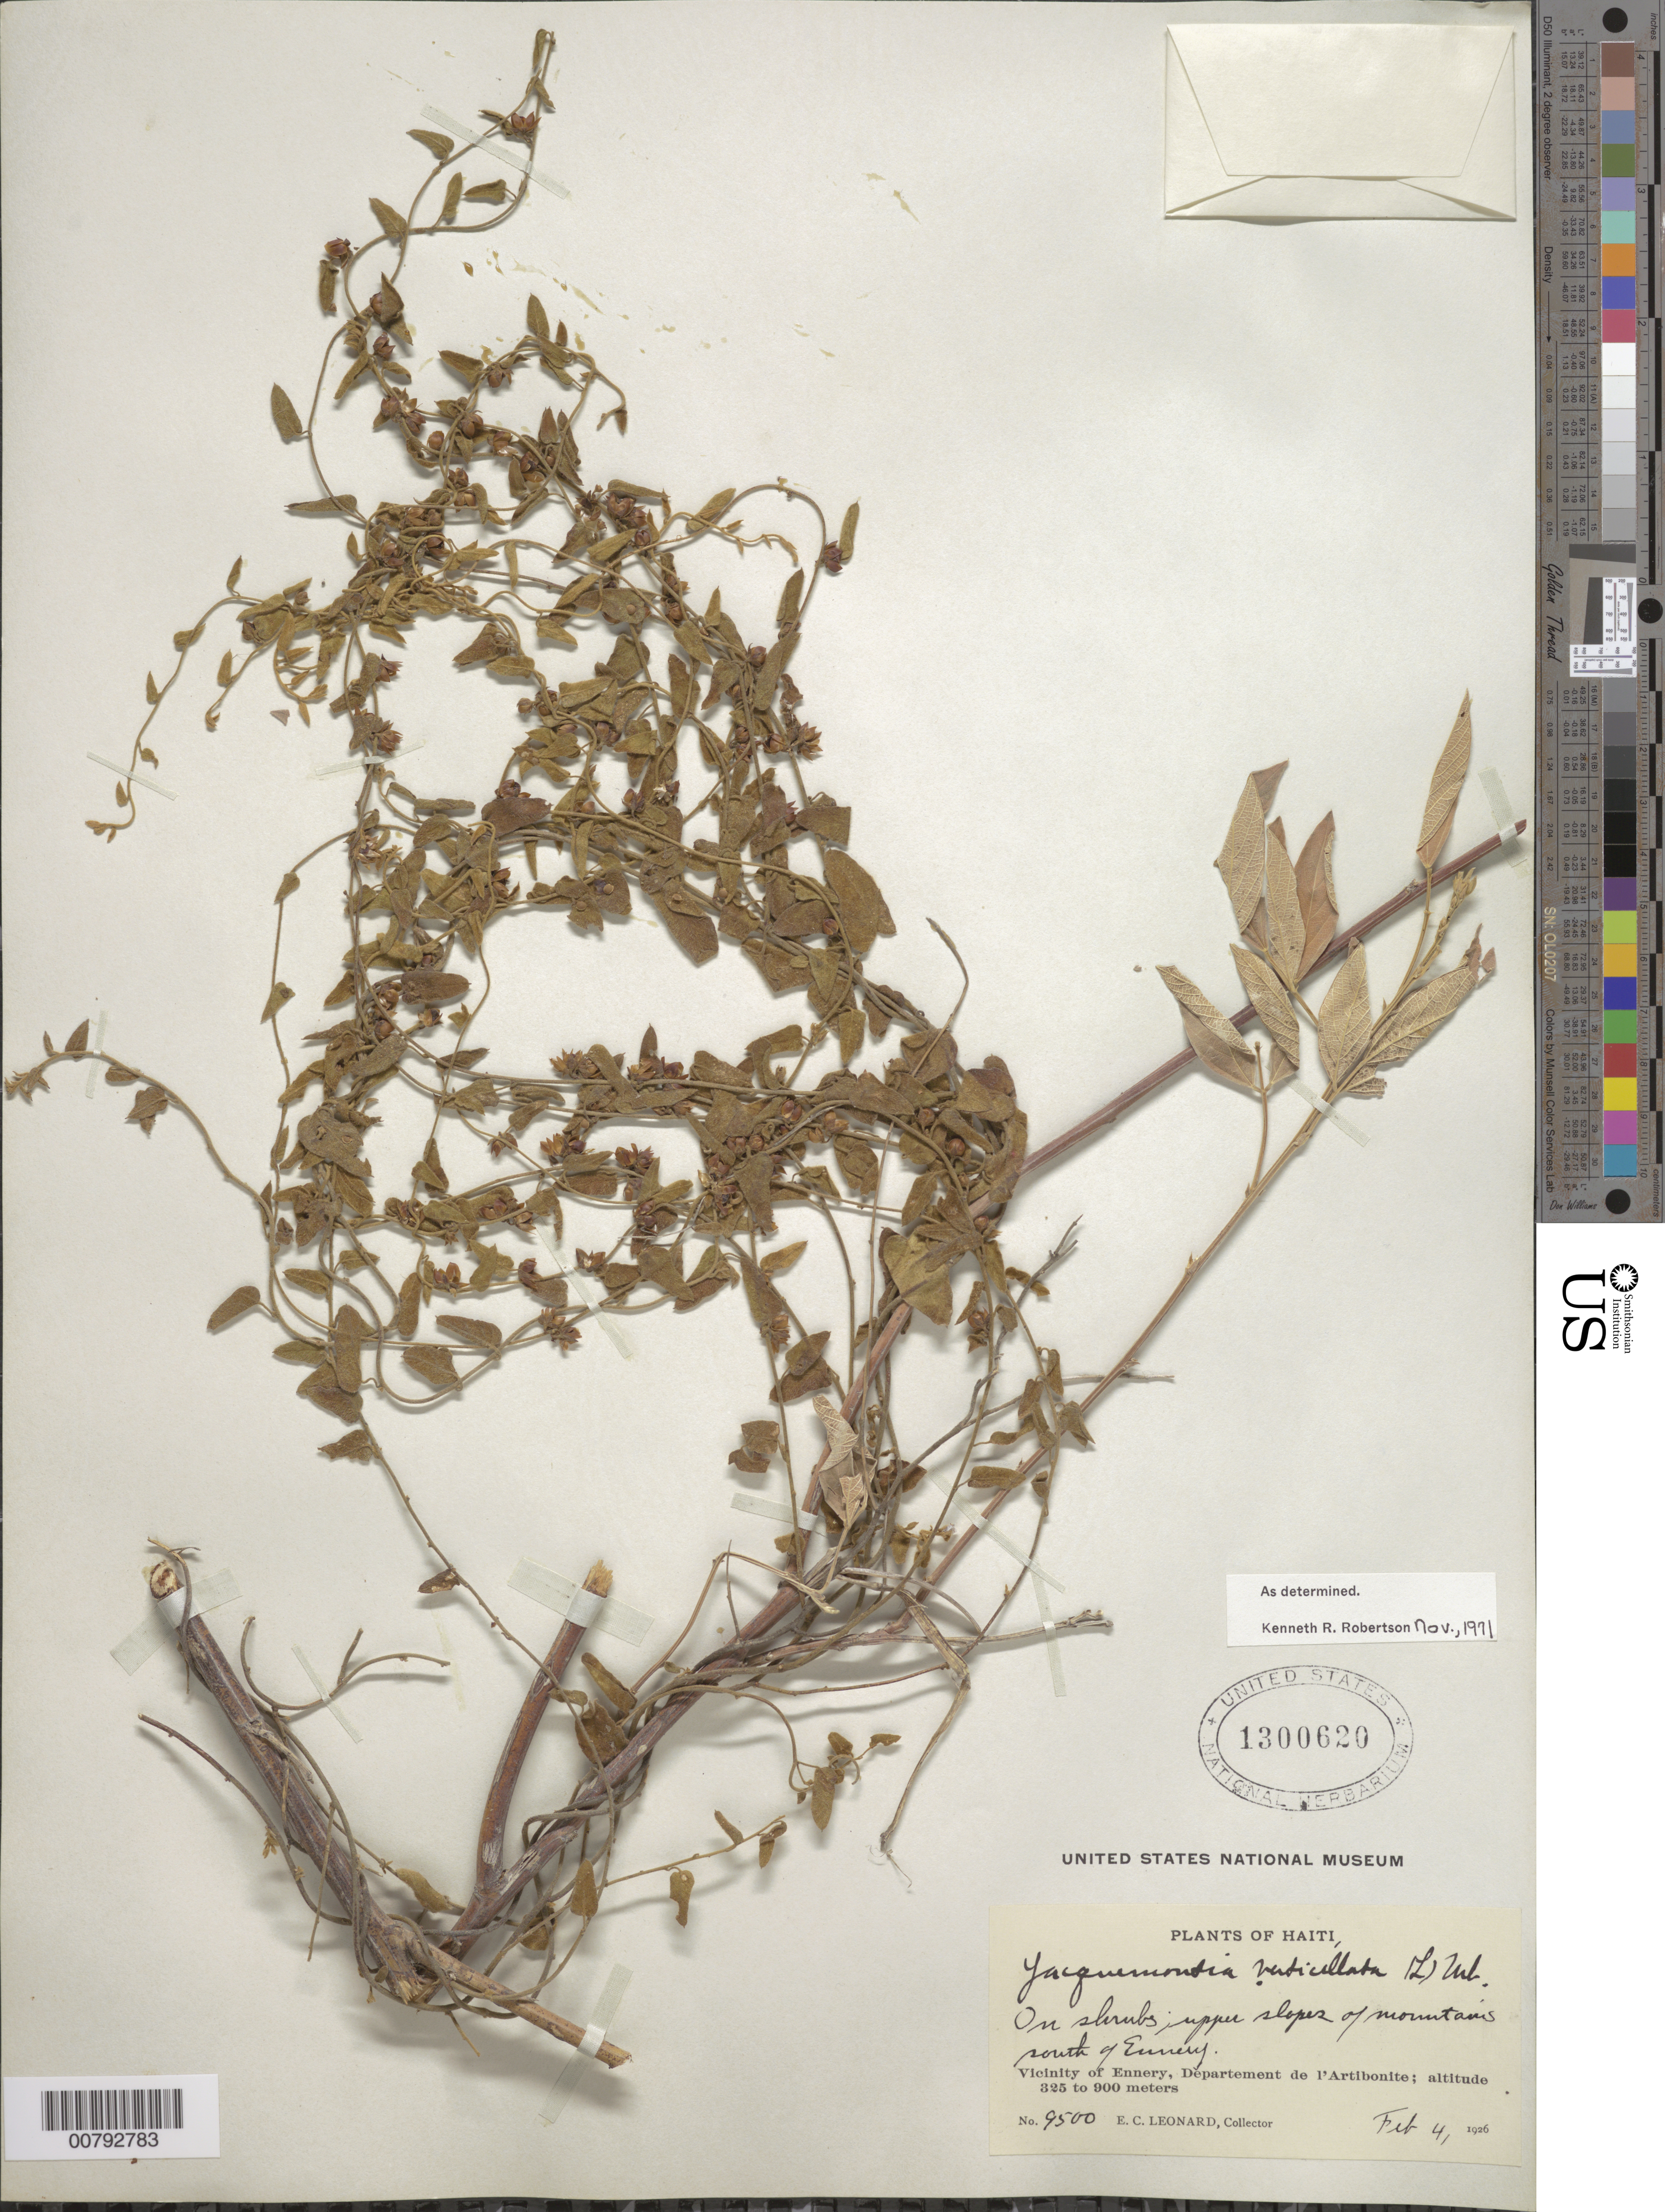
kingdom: Plantae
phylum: Tracheophyta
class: Magnoliopsida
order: Solanales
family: Convolvulaceae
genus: Jacquemontia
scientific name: Jacquemontia verticillata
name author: (L.) Urb.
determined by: Robertson, K. R.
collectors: E. C. Leonard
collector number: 9500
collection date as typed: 04 Feb 1926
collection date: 1926-02-04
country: Haiti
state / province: Artibonite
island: Hispaniola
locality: Vicinity of Ennery, south of Ennery.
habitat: Upper slopes of mountains.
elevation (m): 325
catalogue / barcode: US 1300620